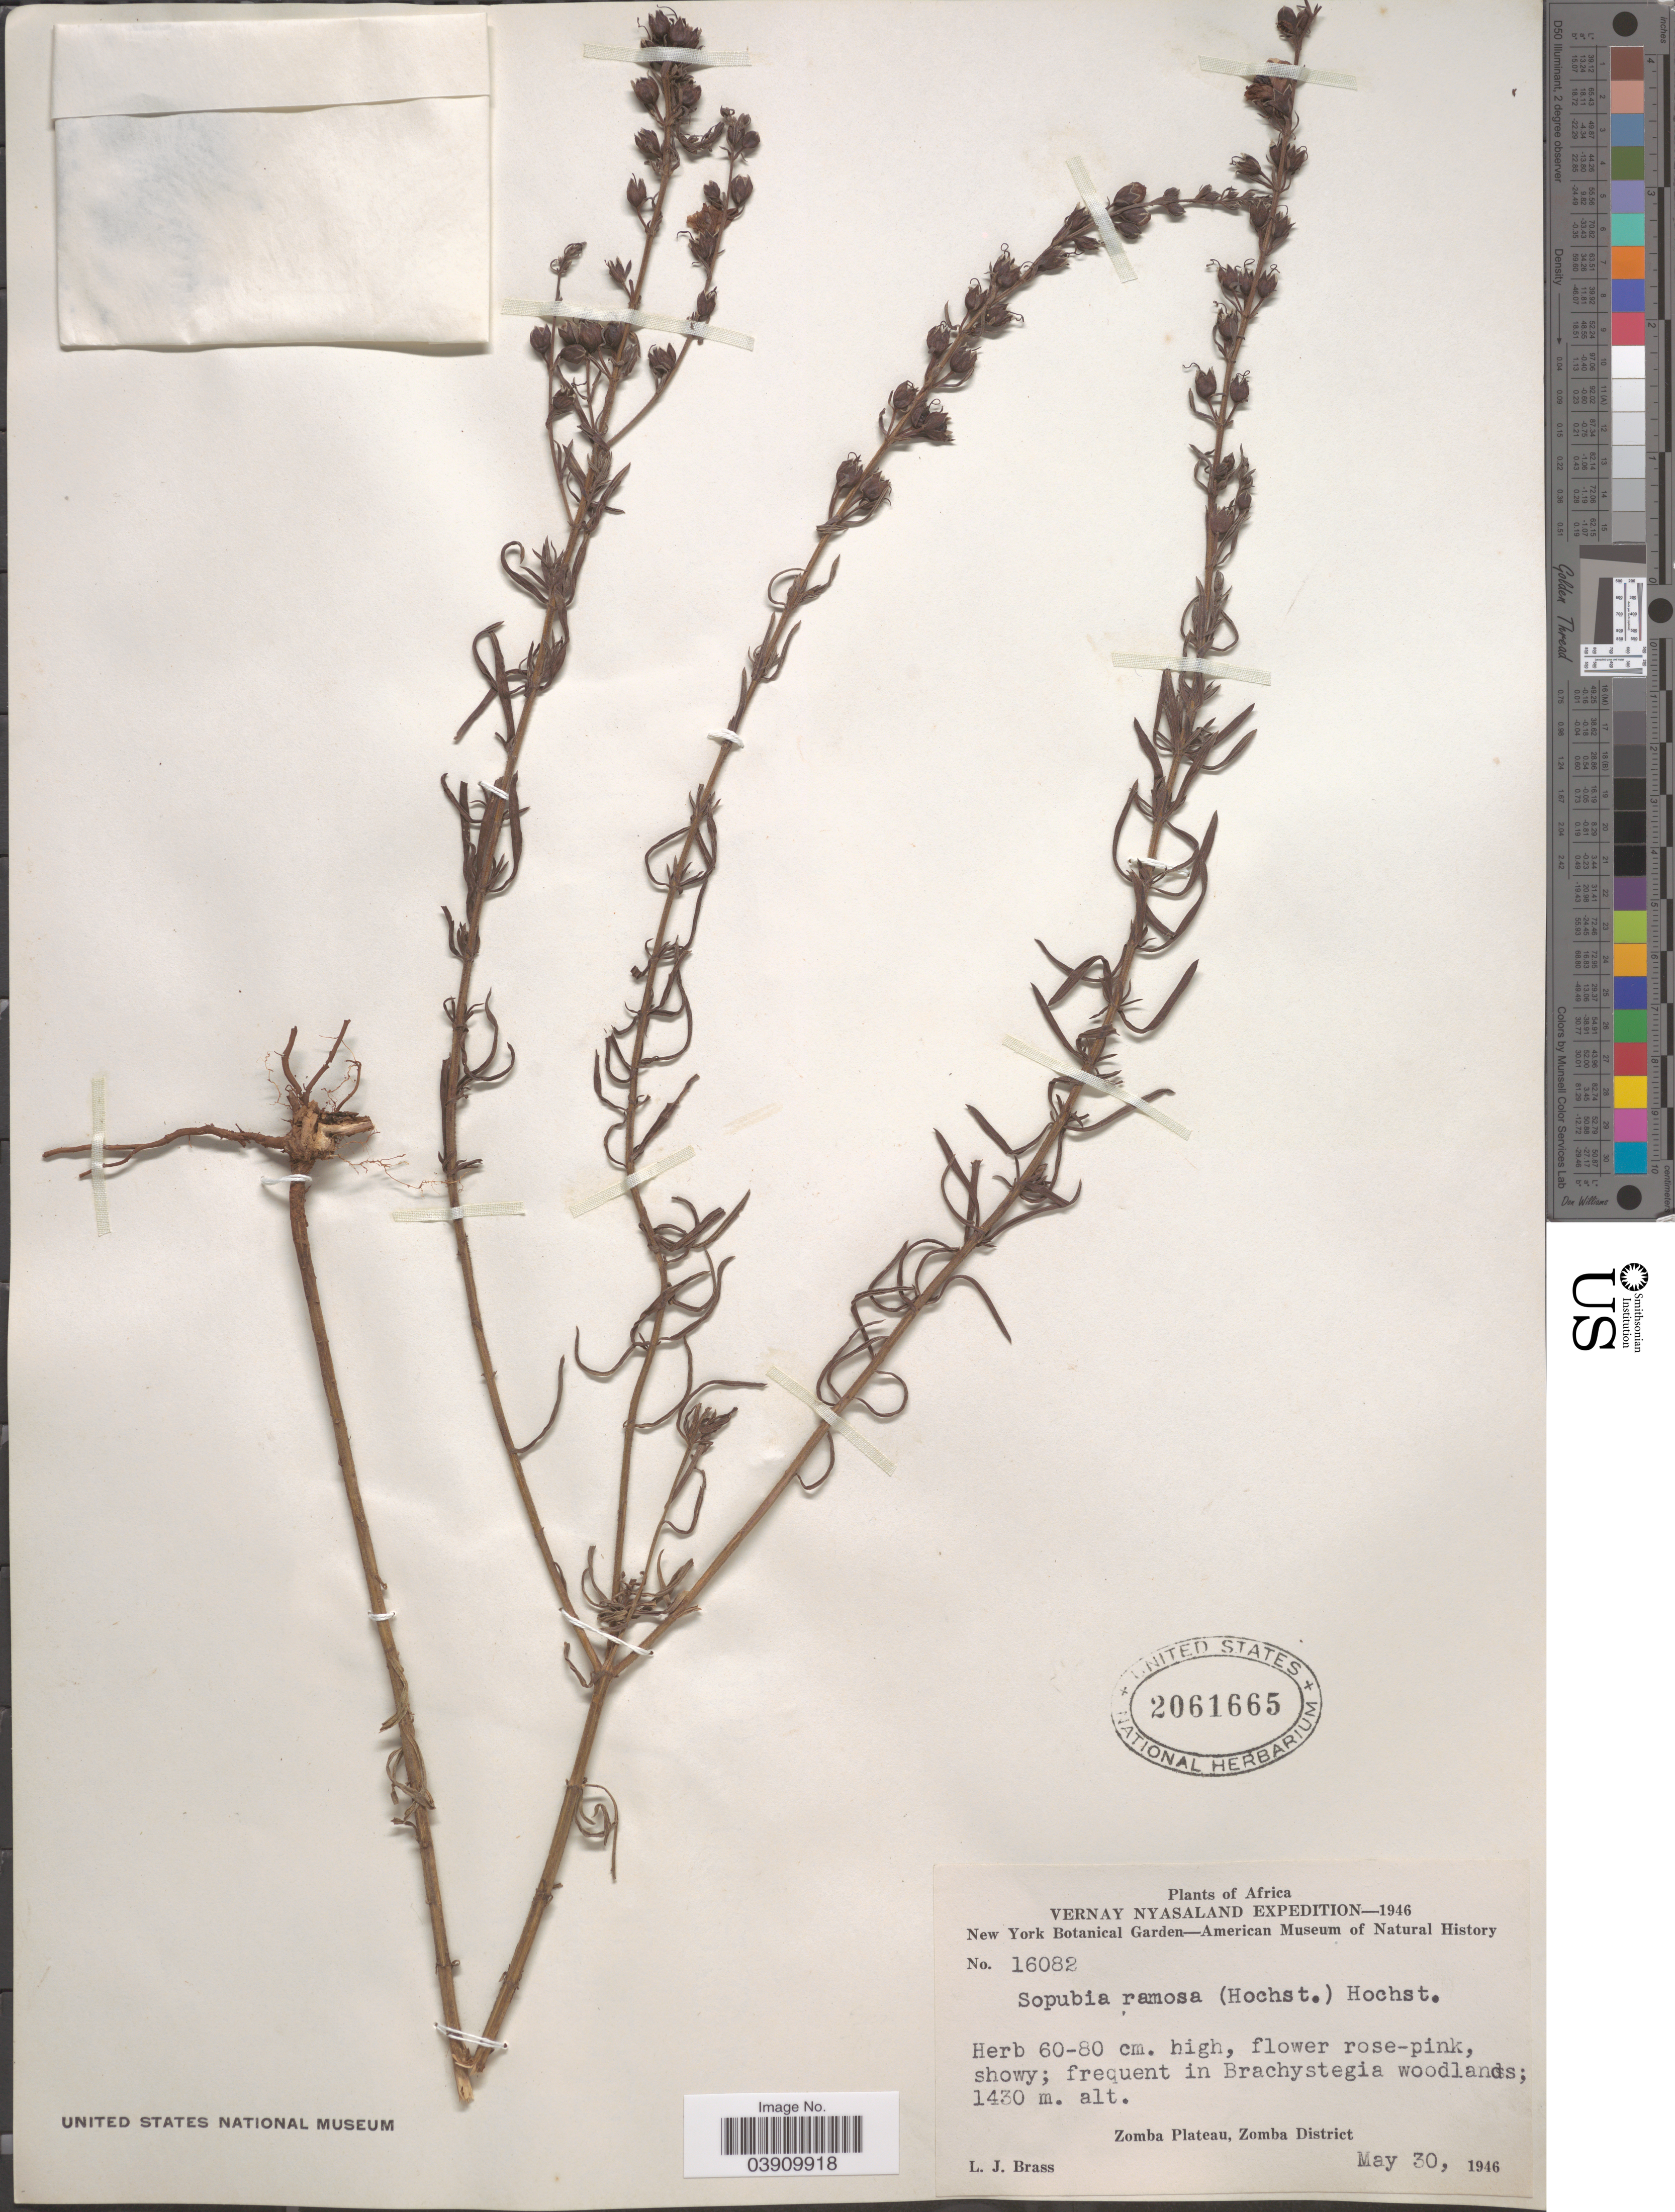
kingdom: Plantae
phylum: Tracheophyta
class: Magnoliopsida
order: Lamiales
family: Orobanchaceae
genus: Sopubia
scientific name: Sopubia ramosa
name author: (Hochst.) Hochst.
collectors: L. J. Brass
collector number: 16082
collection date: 1946-05-30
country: Malawi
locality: Vernay Nyasaland. Zomba Plateau, Zomba District.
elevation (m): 1430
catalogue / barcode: US 2061665